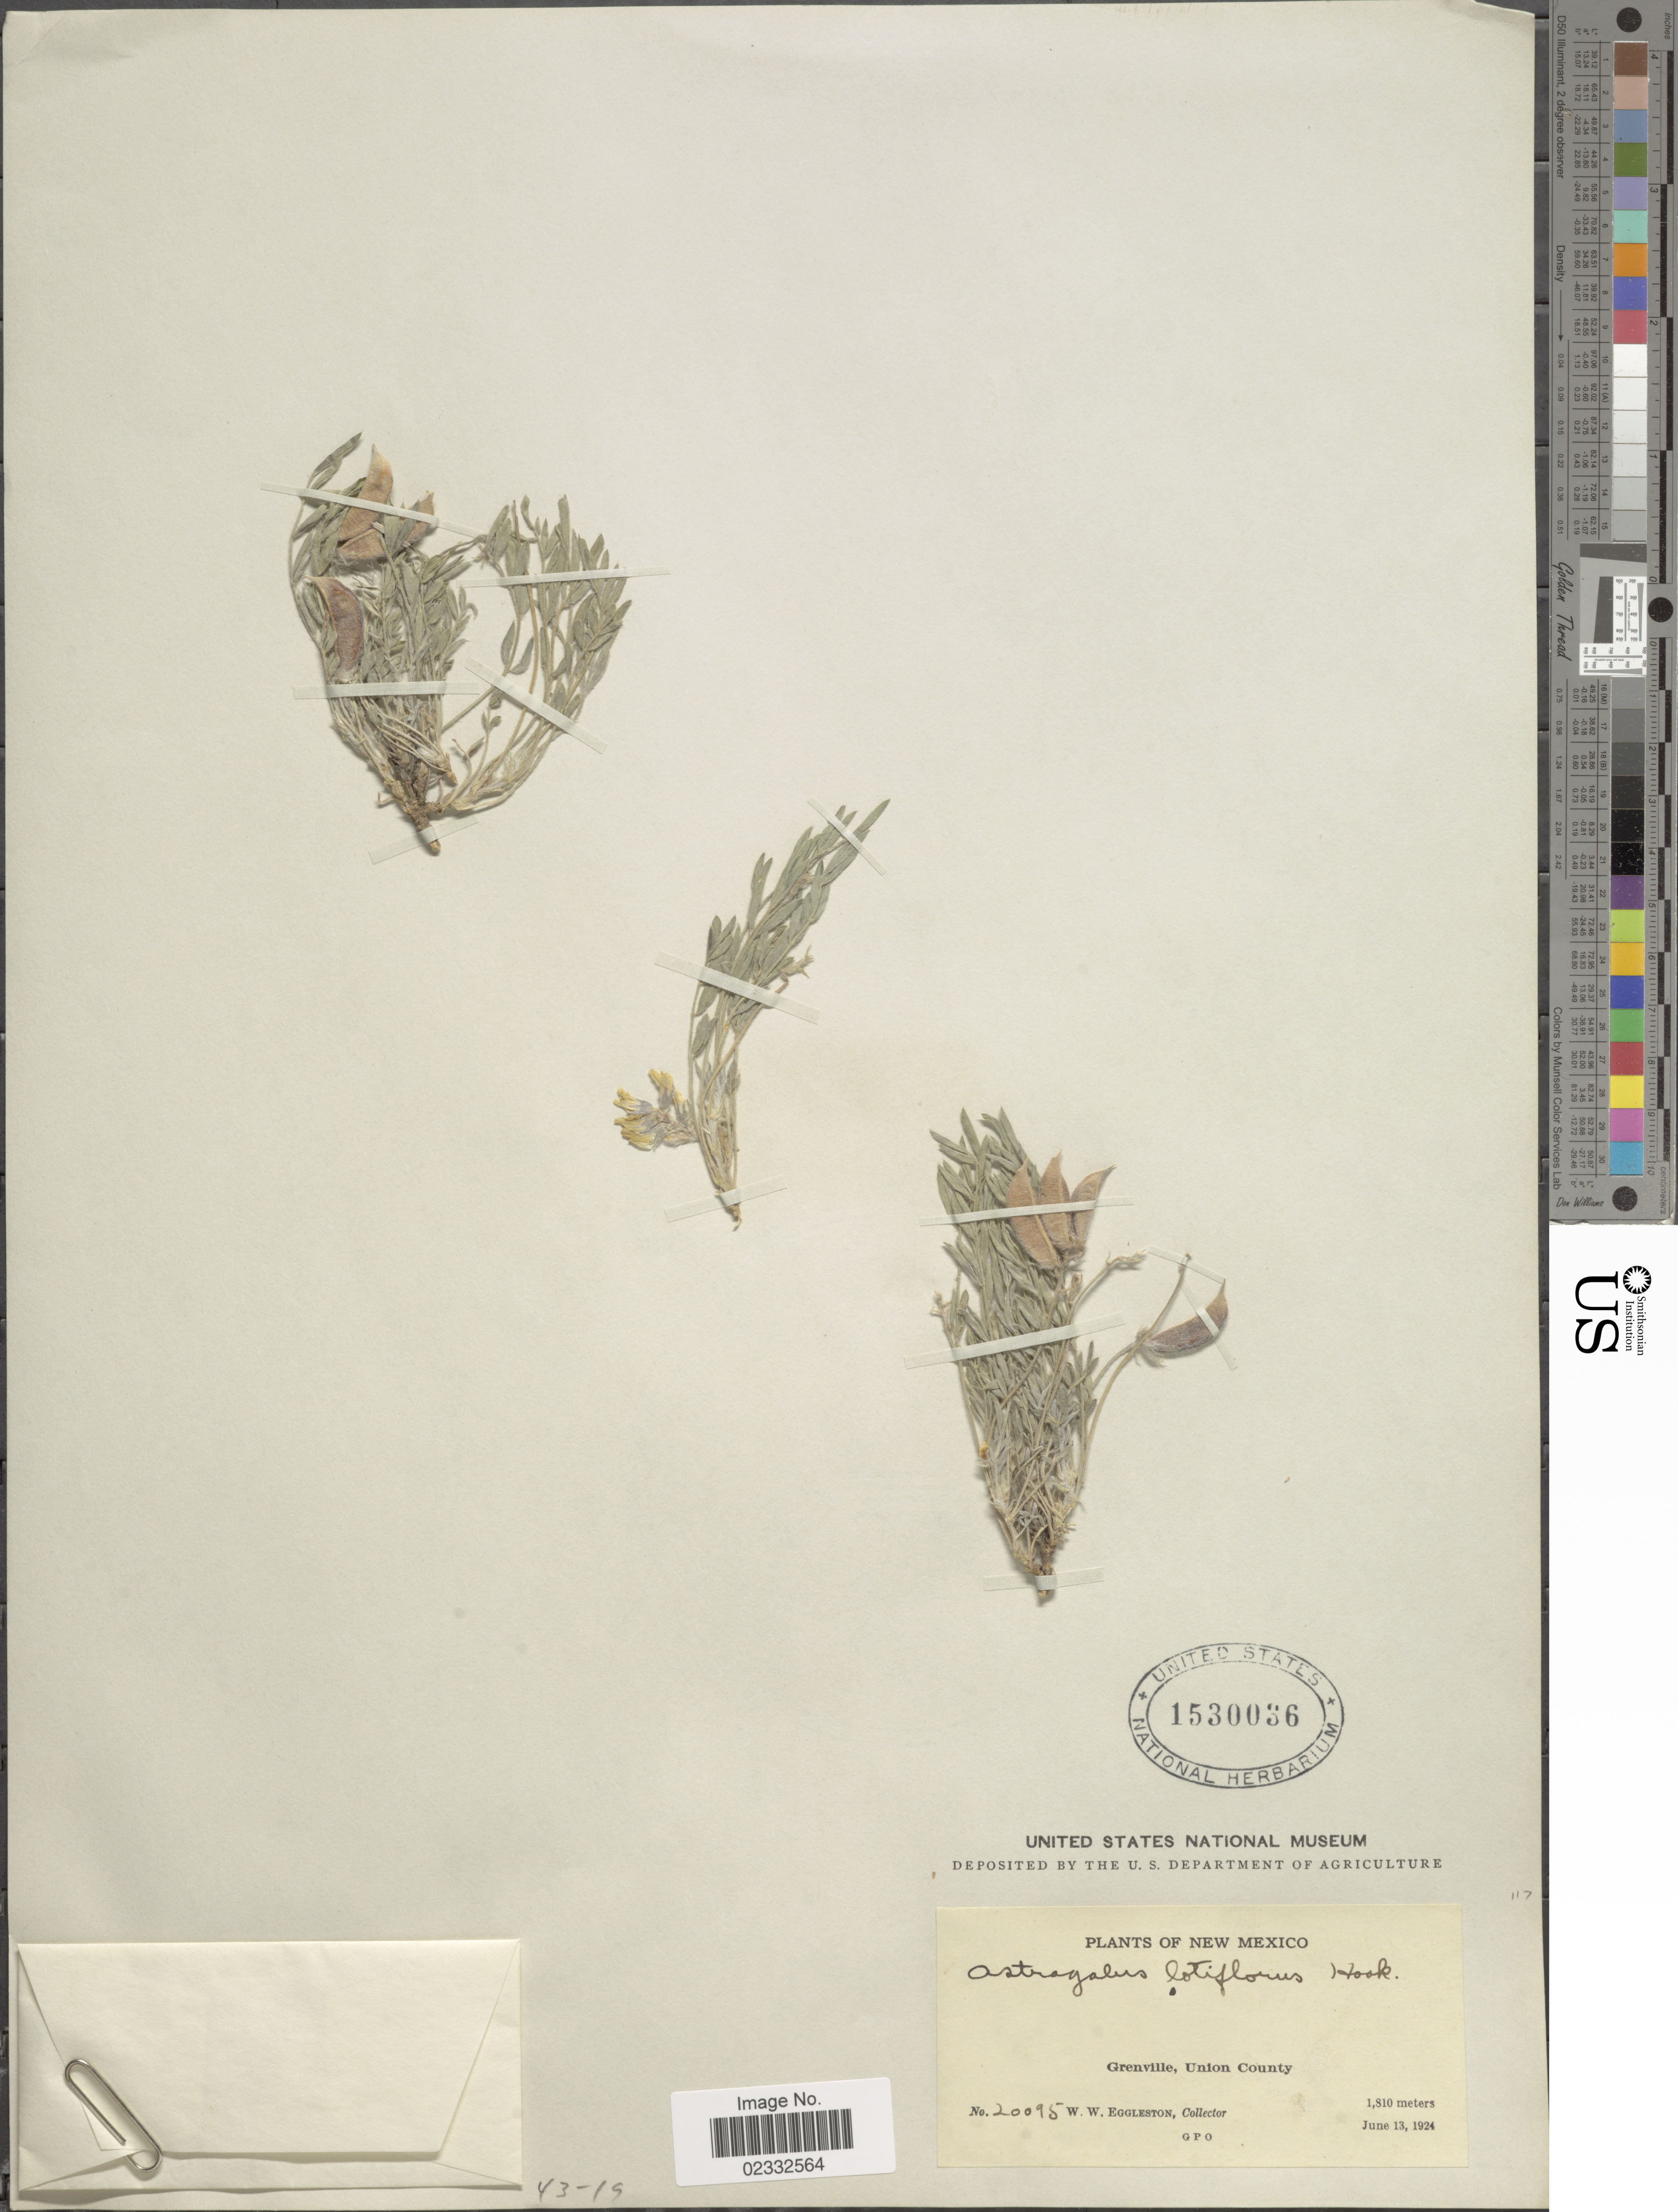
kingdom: Plantae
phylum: Tracheophyta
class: Magnoliopsida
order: Fabales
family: Fabaceae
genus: Astragalus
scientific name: Astragalus lotiflorus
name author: Hook.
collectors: W. W. Eggleston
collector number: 20095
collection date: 1924-06-13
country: United States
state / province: New Mexico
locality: Grenville, Union County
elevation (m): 1810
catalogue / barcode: US 1530036